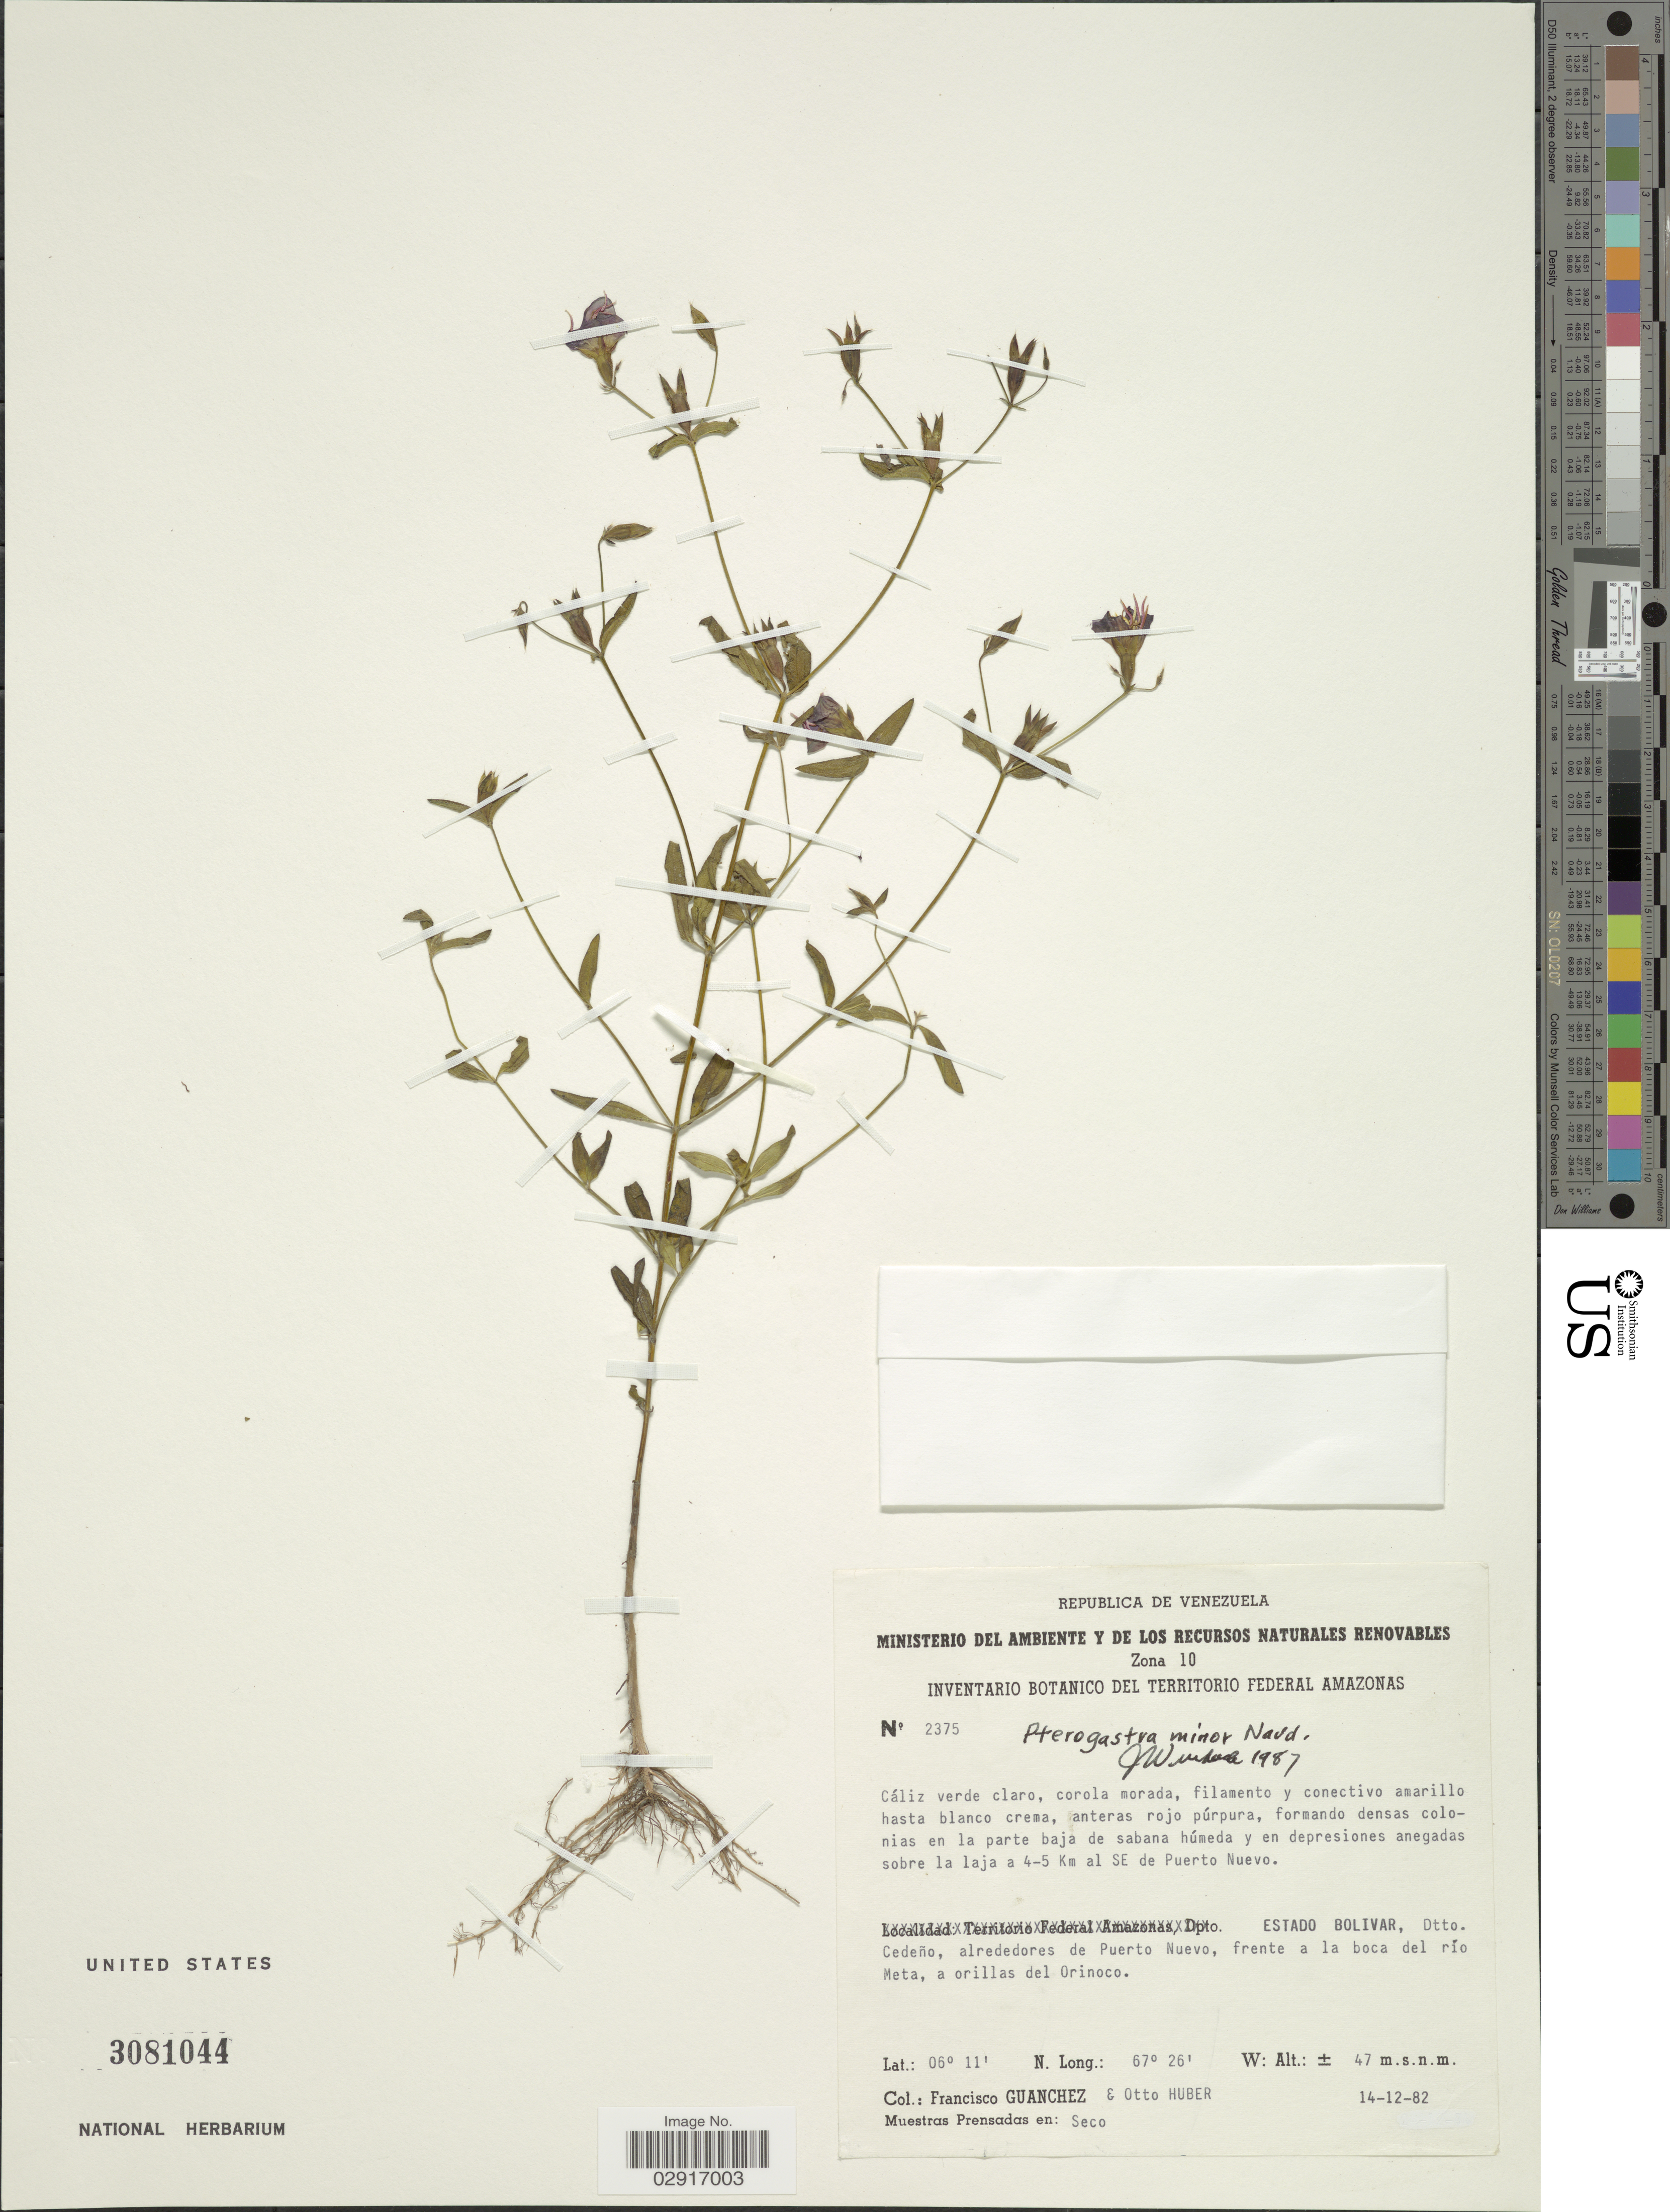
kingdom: Plantae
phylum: Tracheophyta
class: Magnoliopsida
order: Myrtales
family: Melastomataceae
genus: Pterogastra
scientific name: Pterogastra minor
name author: Naudin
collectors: F. Guánchez & O. Huber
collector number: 2375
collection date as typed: Transcribed d/m/y: 14/12/82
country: Venezuela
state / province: Bolivar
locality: Dtto. Cedeño, alrededores de Puerto Nuevo, frente a la boca del río Meta, a orillas del Orinoco.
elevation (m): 47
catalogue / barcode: US 3081044